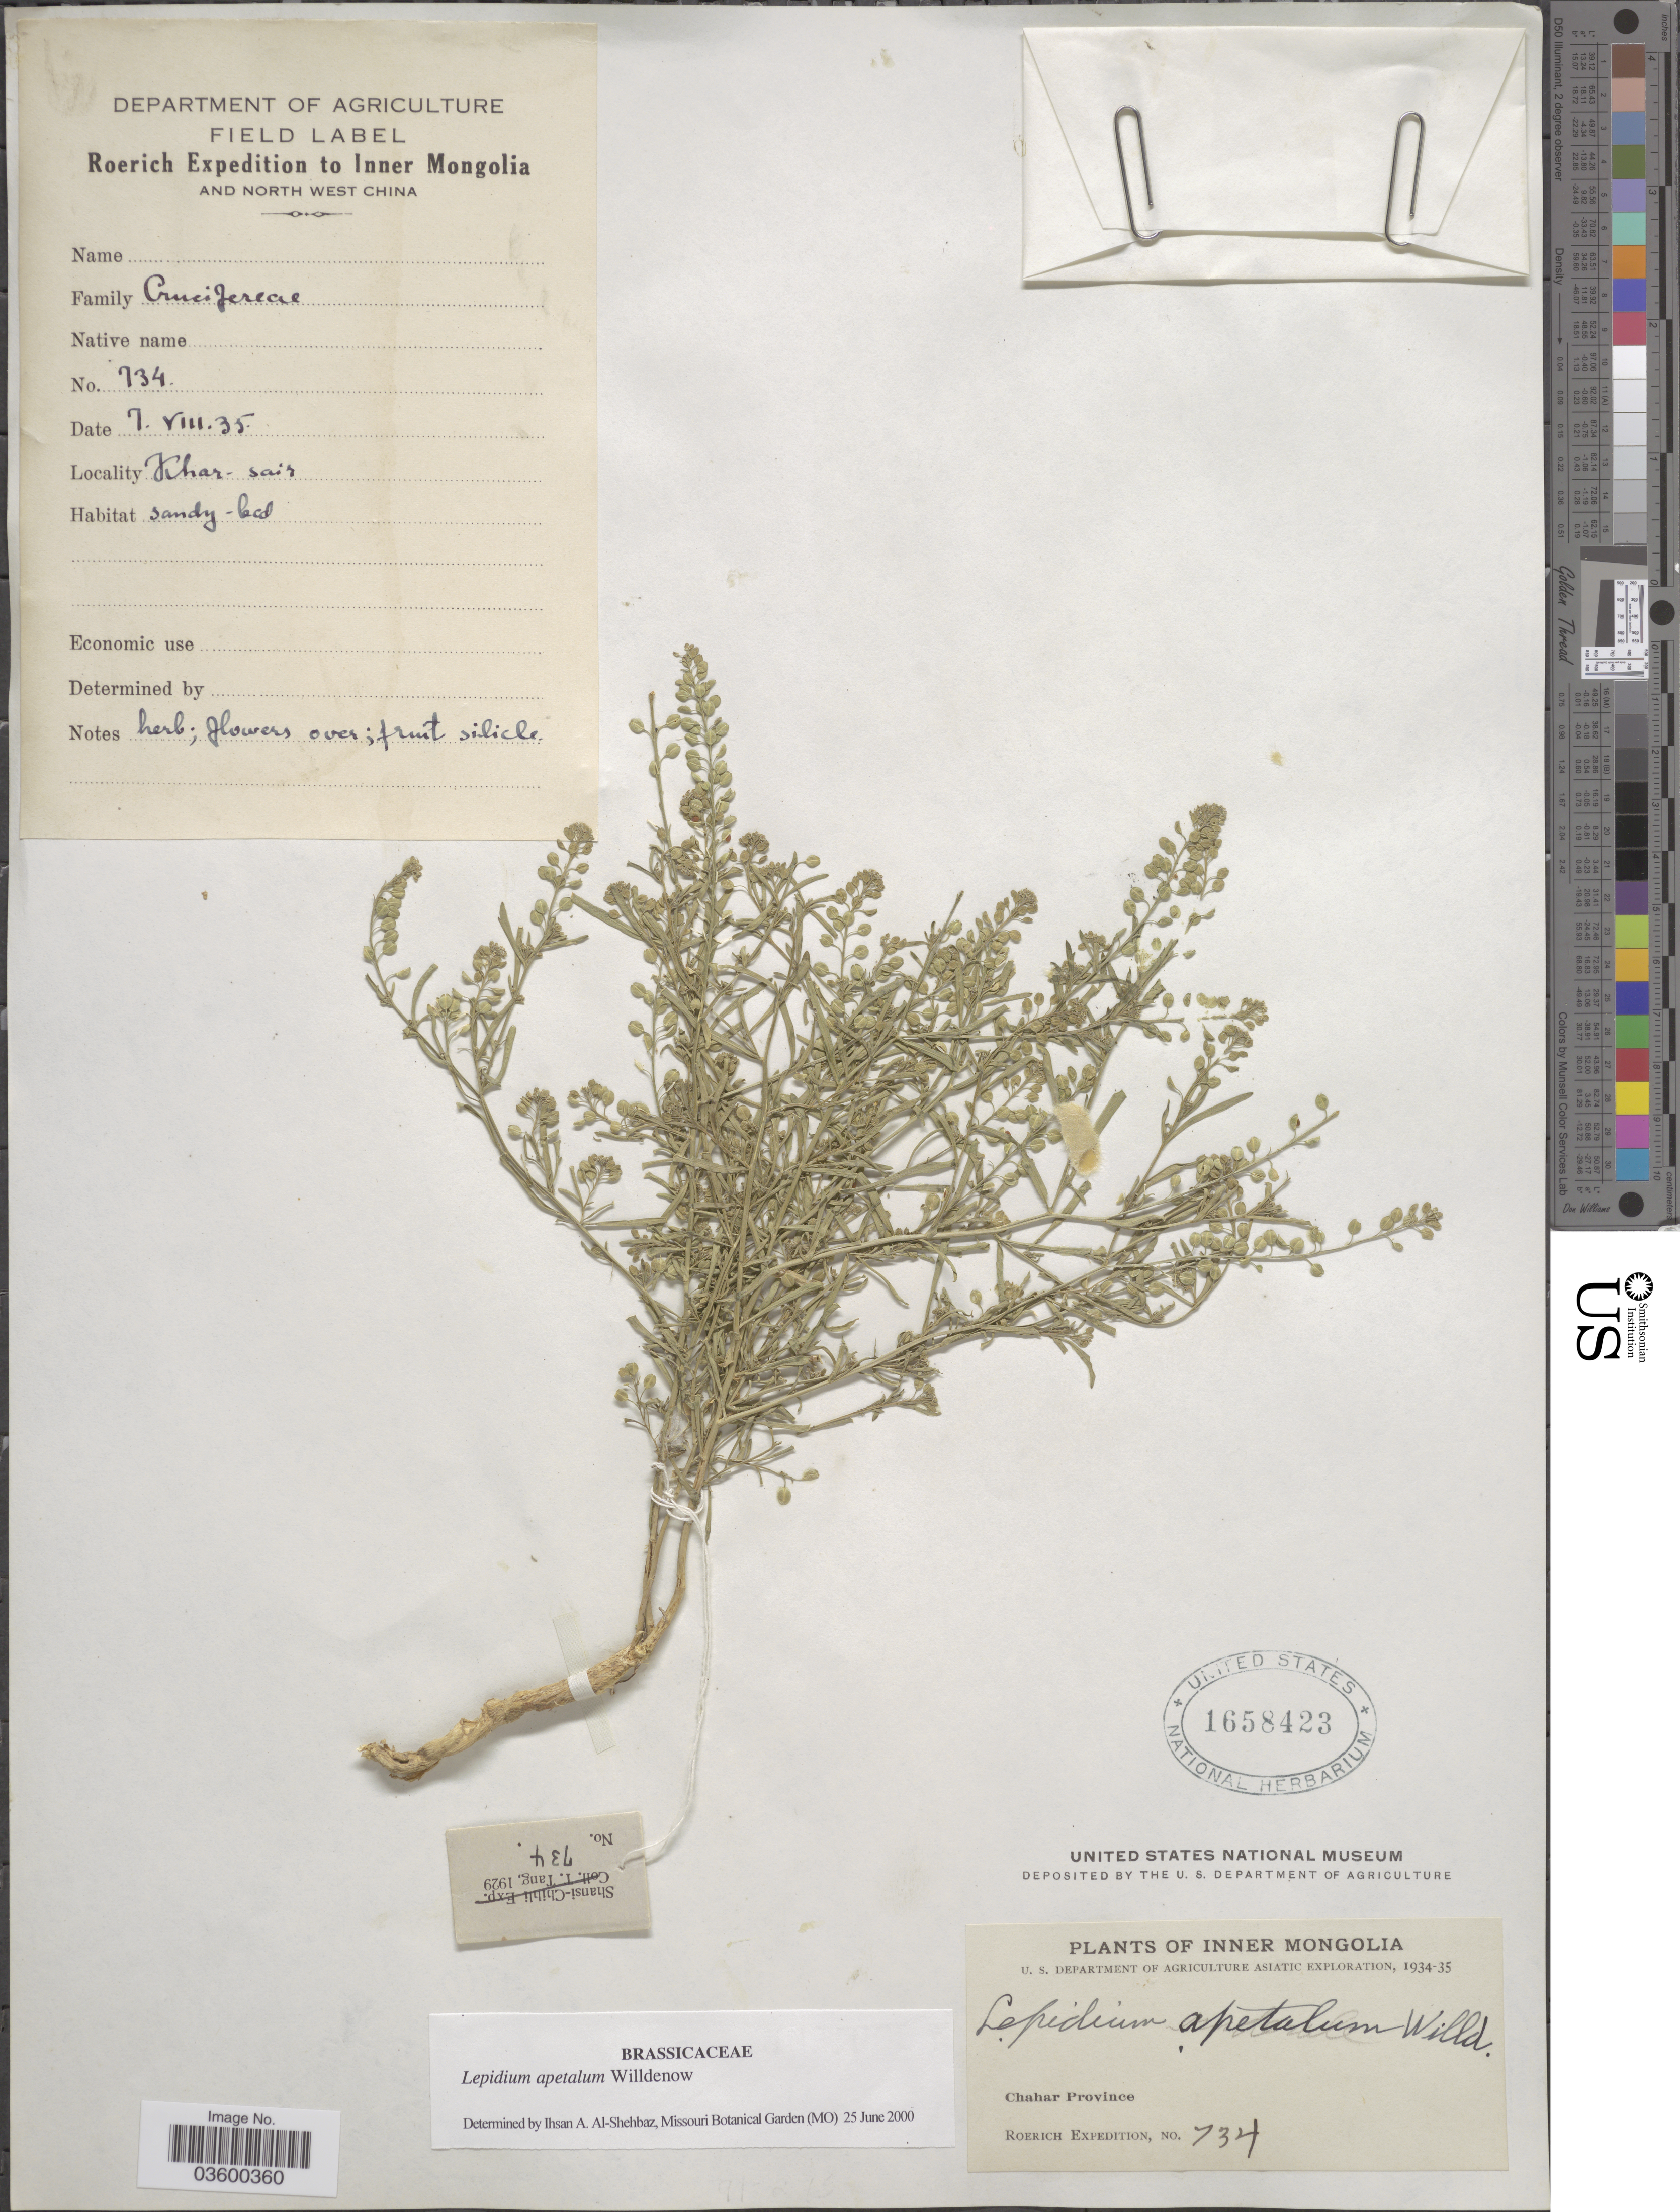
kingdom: Plantae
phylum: Tracheophyta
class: Magnoliopsida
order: Brassicales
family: Brassicaceae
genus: Lepidium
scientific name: Lepidium apetalum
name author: Willd.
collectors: Roerich Expedition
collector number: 734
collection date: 1935-08-07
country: China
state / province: Nei Monggol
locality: Inner Mongolia. Chahar Province. Khar-sair.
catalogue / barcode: US 1658423